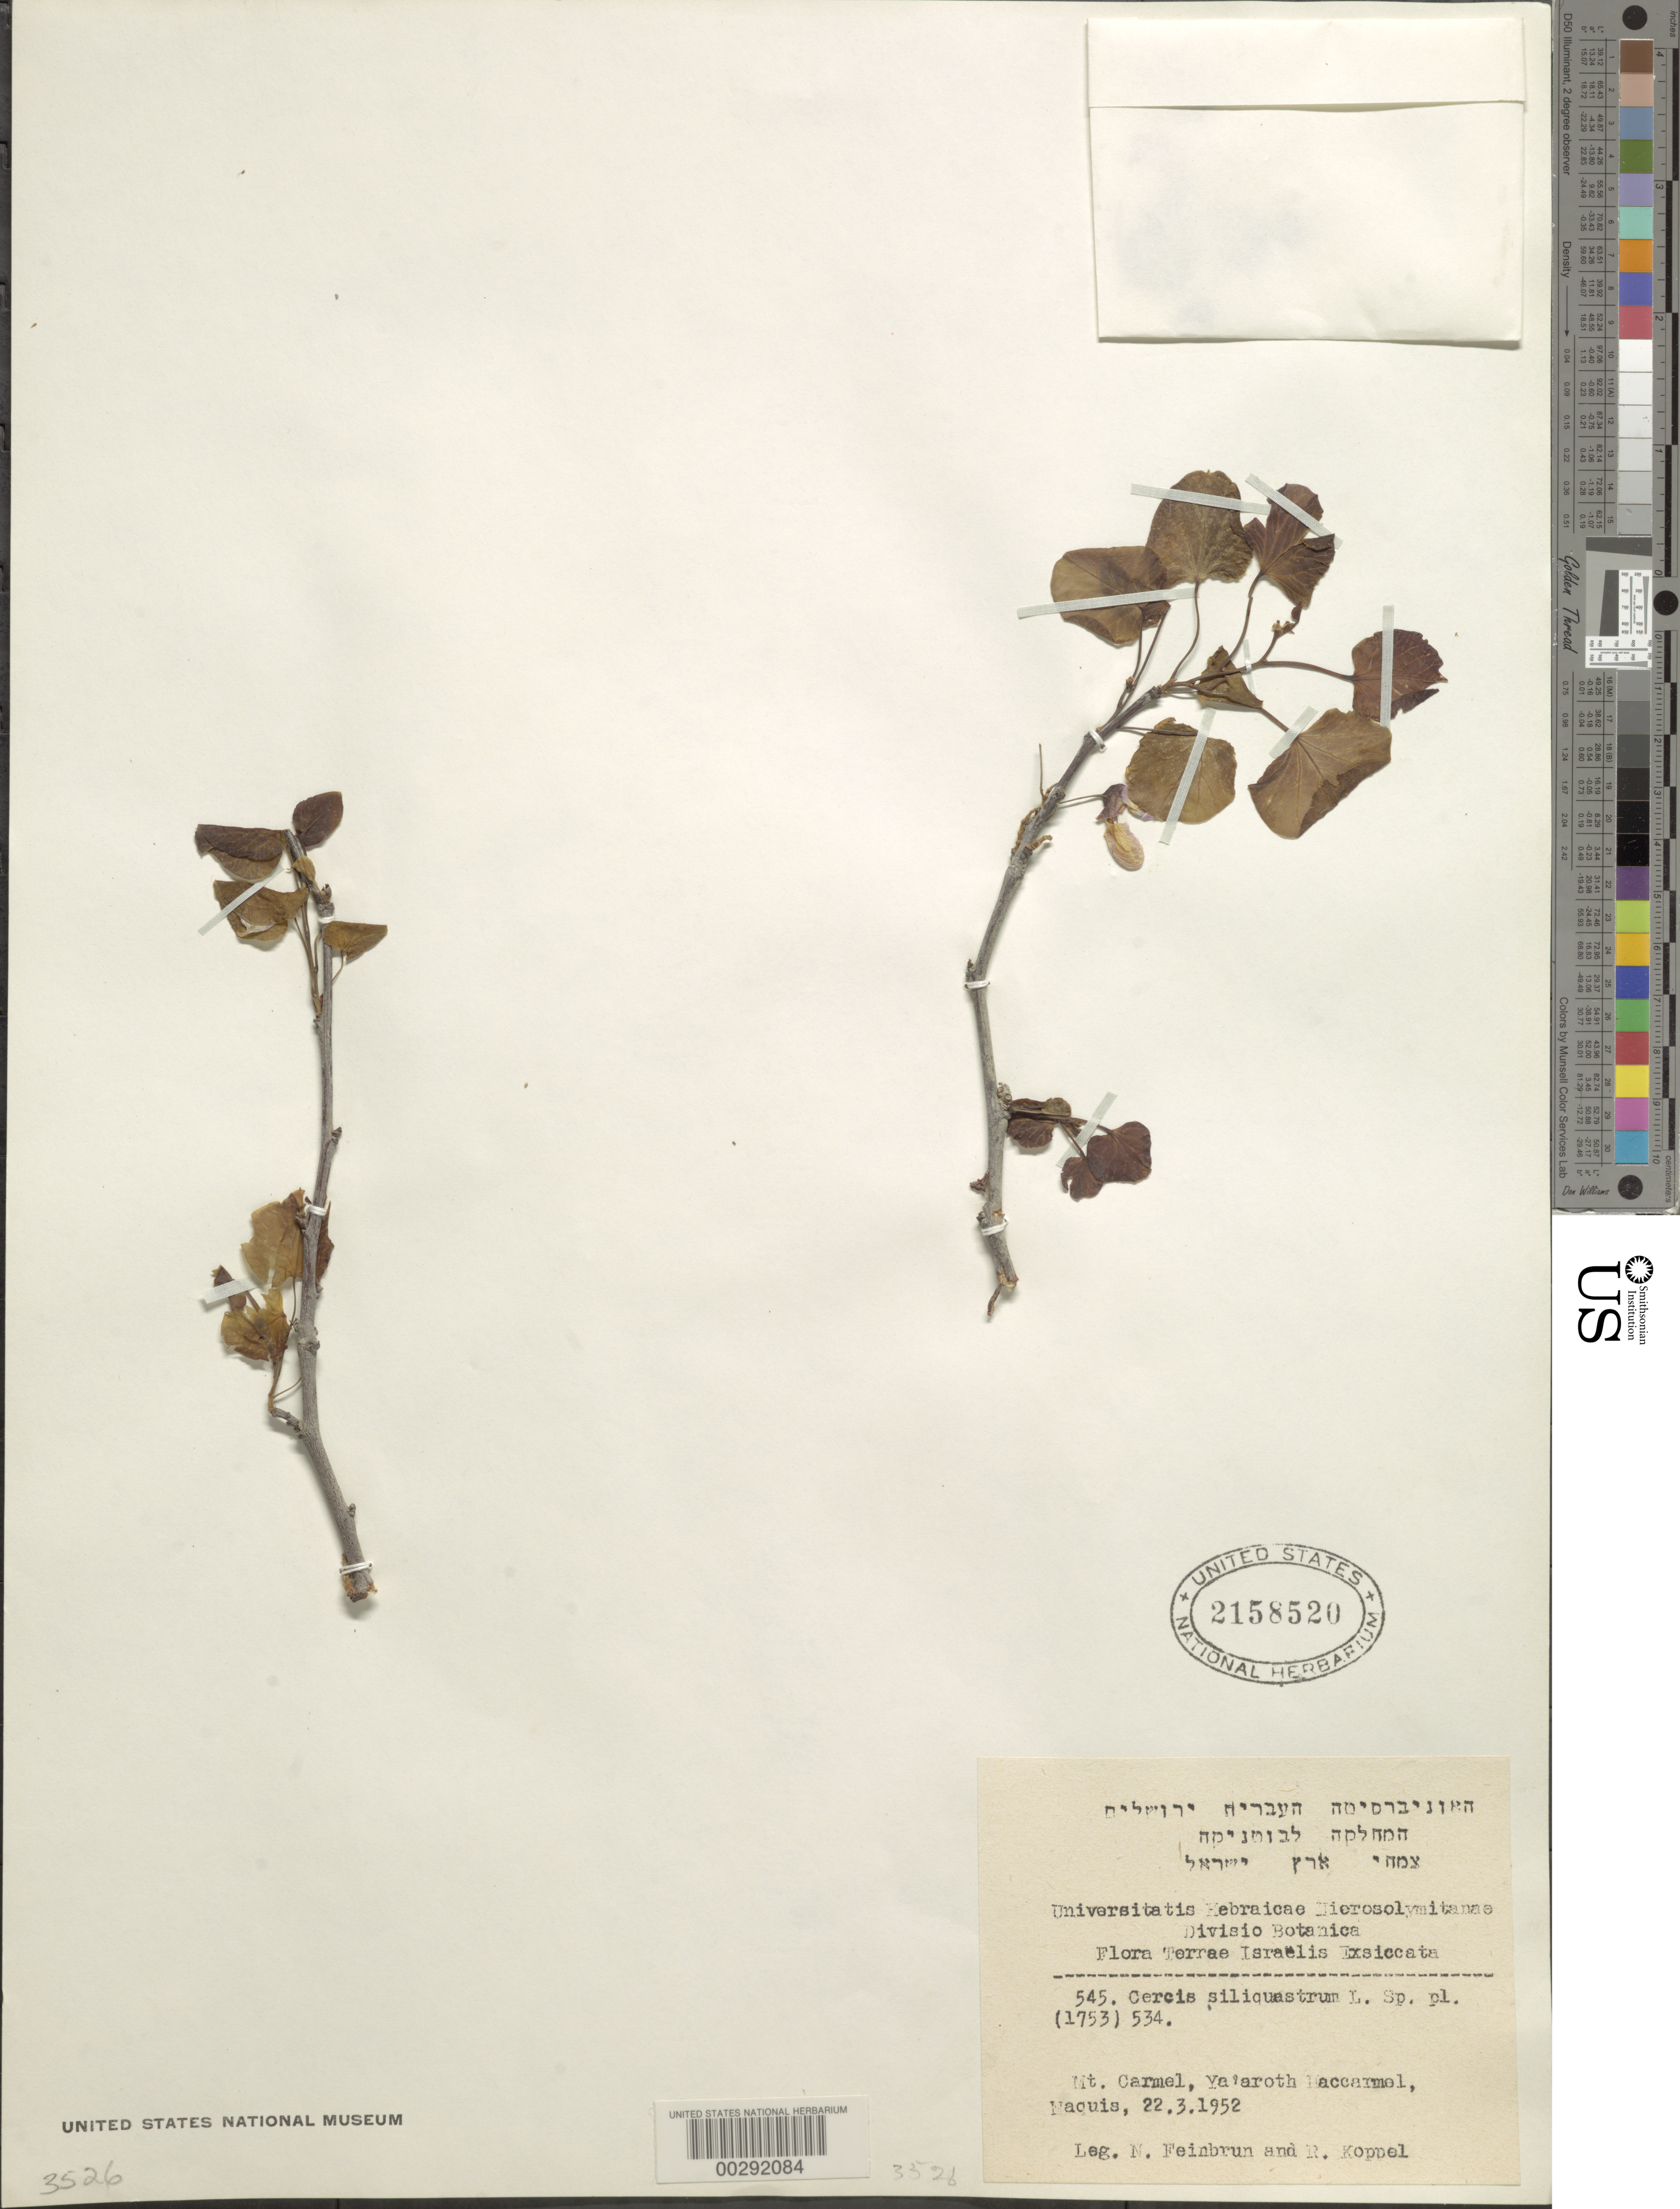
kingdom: Plantae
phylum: Tracheophyta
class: Magnoliopsida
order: Fabales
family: Fabaceae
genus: Cercis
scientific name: Cercis sp.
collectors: N. Feinbrun & R. Koppel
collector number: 545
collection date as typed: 22 Mar 1952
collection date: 1952-03-22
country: Israel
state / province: Haifa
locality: Mt. Carmel, Ya'aroth Haccarmel, Maquis. [Hefa (Haifa) District]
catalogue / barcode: US 2158520